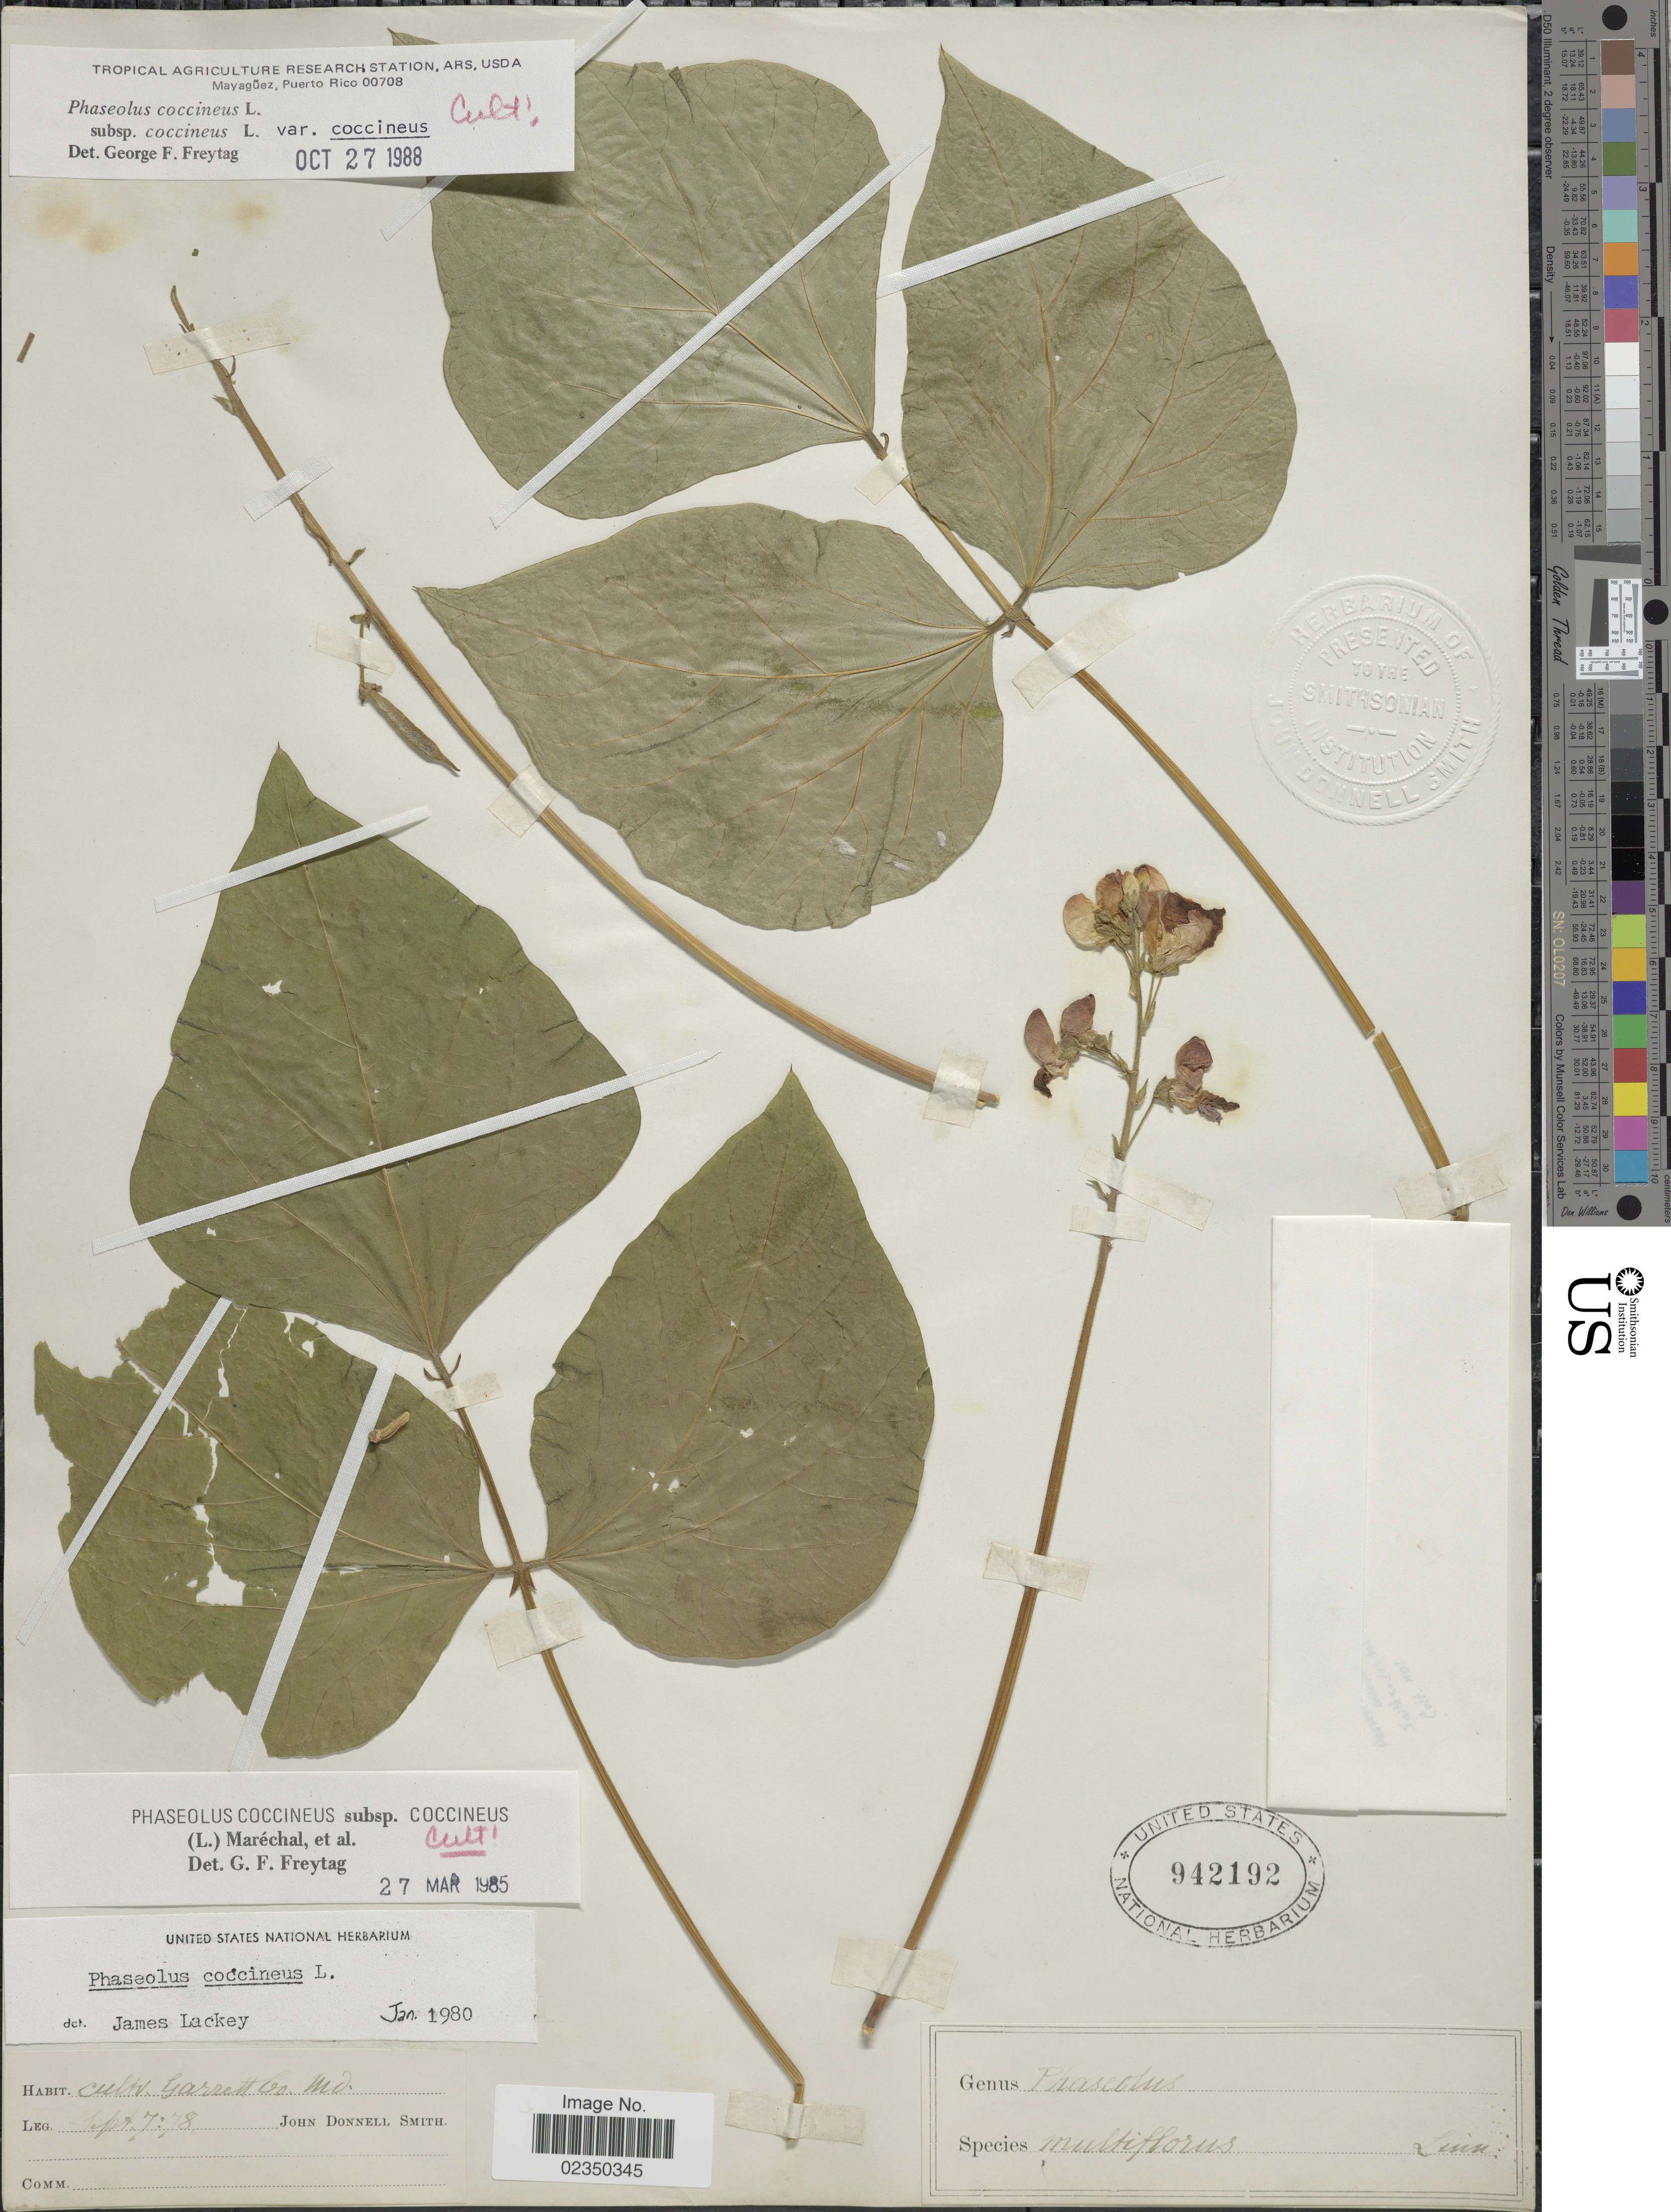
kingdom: Plantae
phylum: Tracheophyta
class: Magnoliopsida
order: Fabales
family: Fabaceae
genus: Phaseolus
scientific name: Phaseolus coccineus var. coccineus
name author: L.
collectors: J. Donnell Smith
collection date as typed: Transcribed d/m/y: 7/9/78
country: United States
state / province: Maryland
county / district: Garrett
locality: Cult. Garnett Co.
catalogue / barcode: US 942192